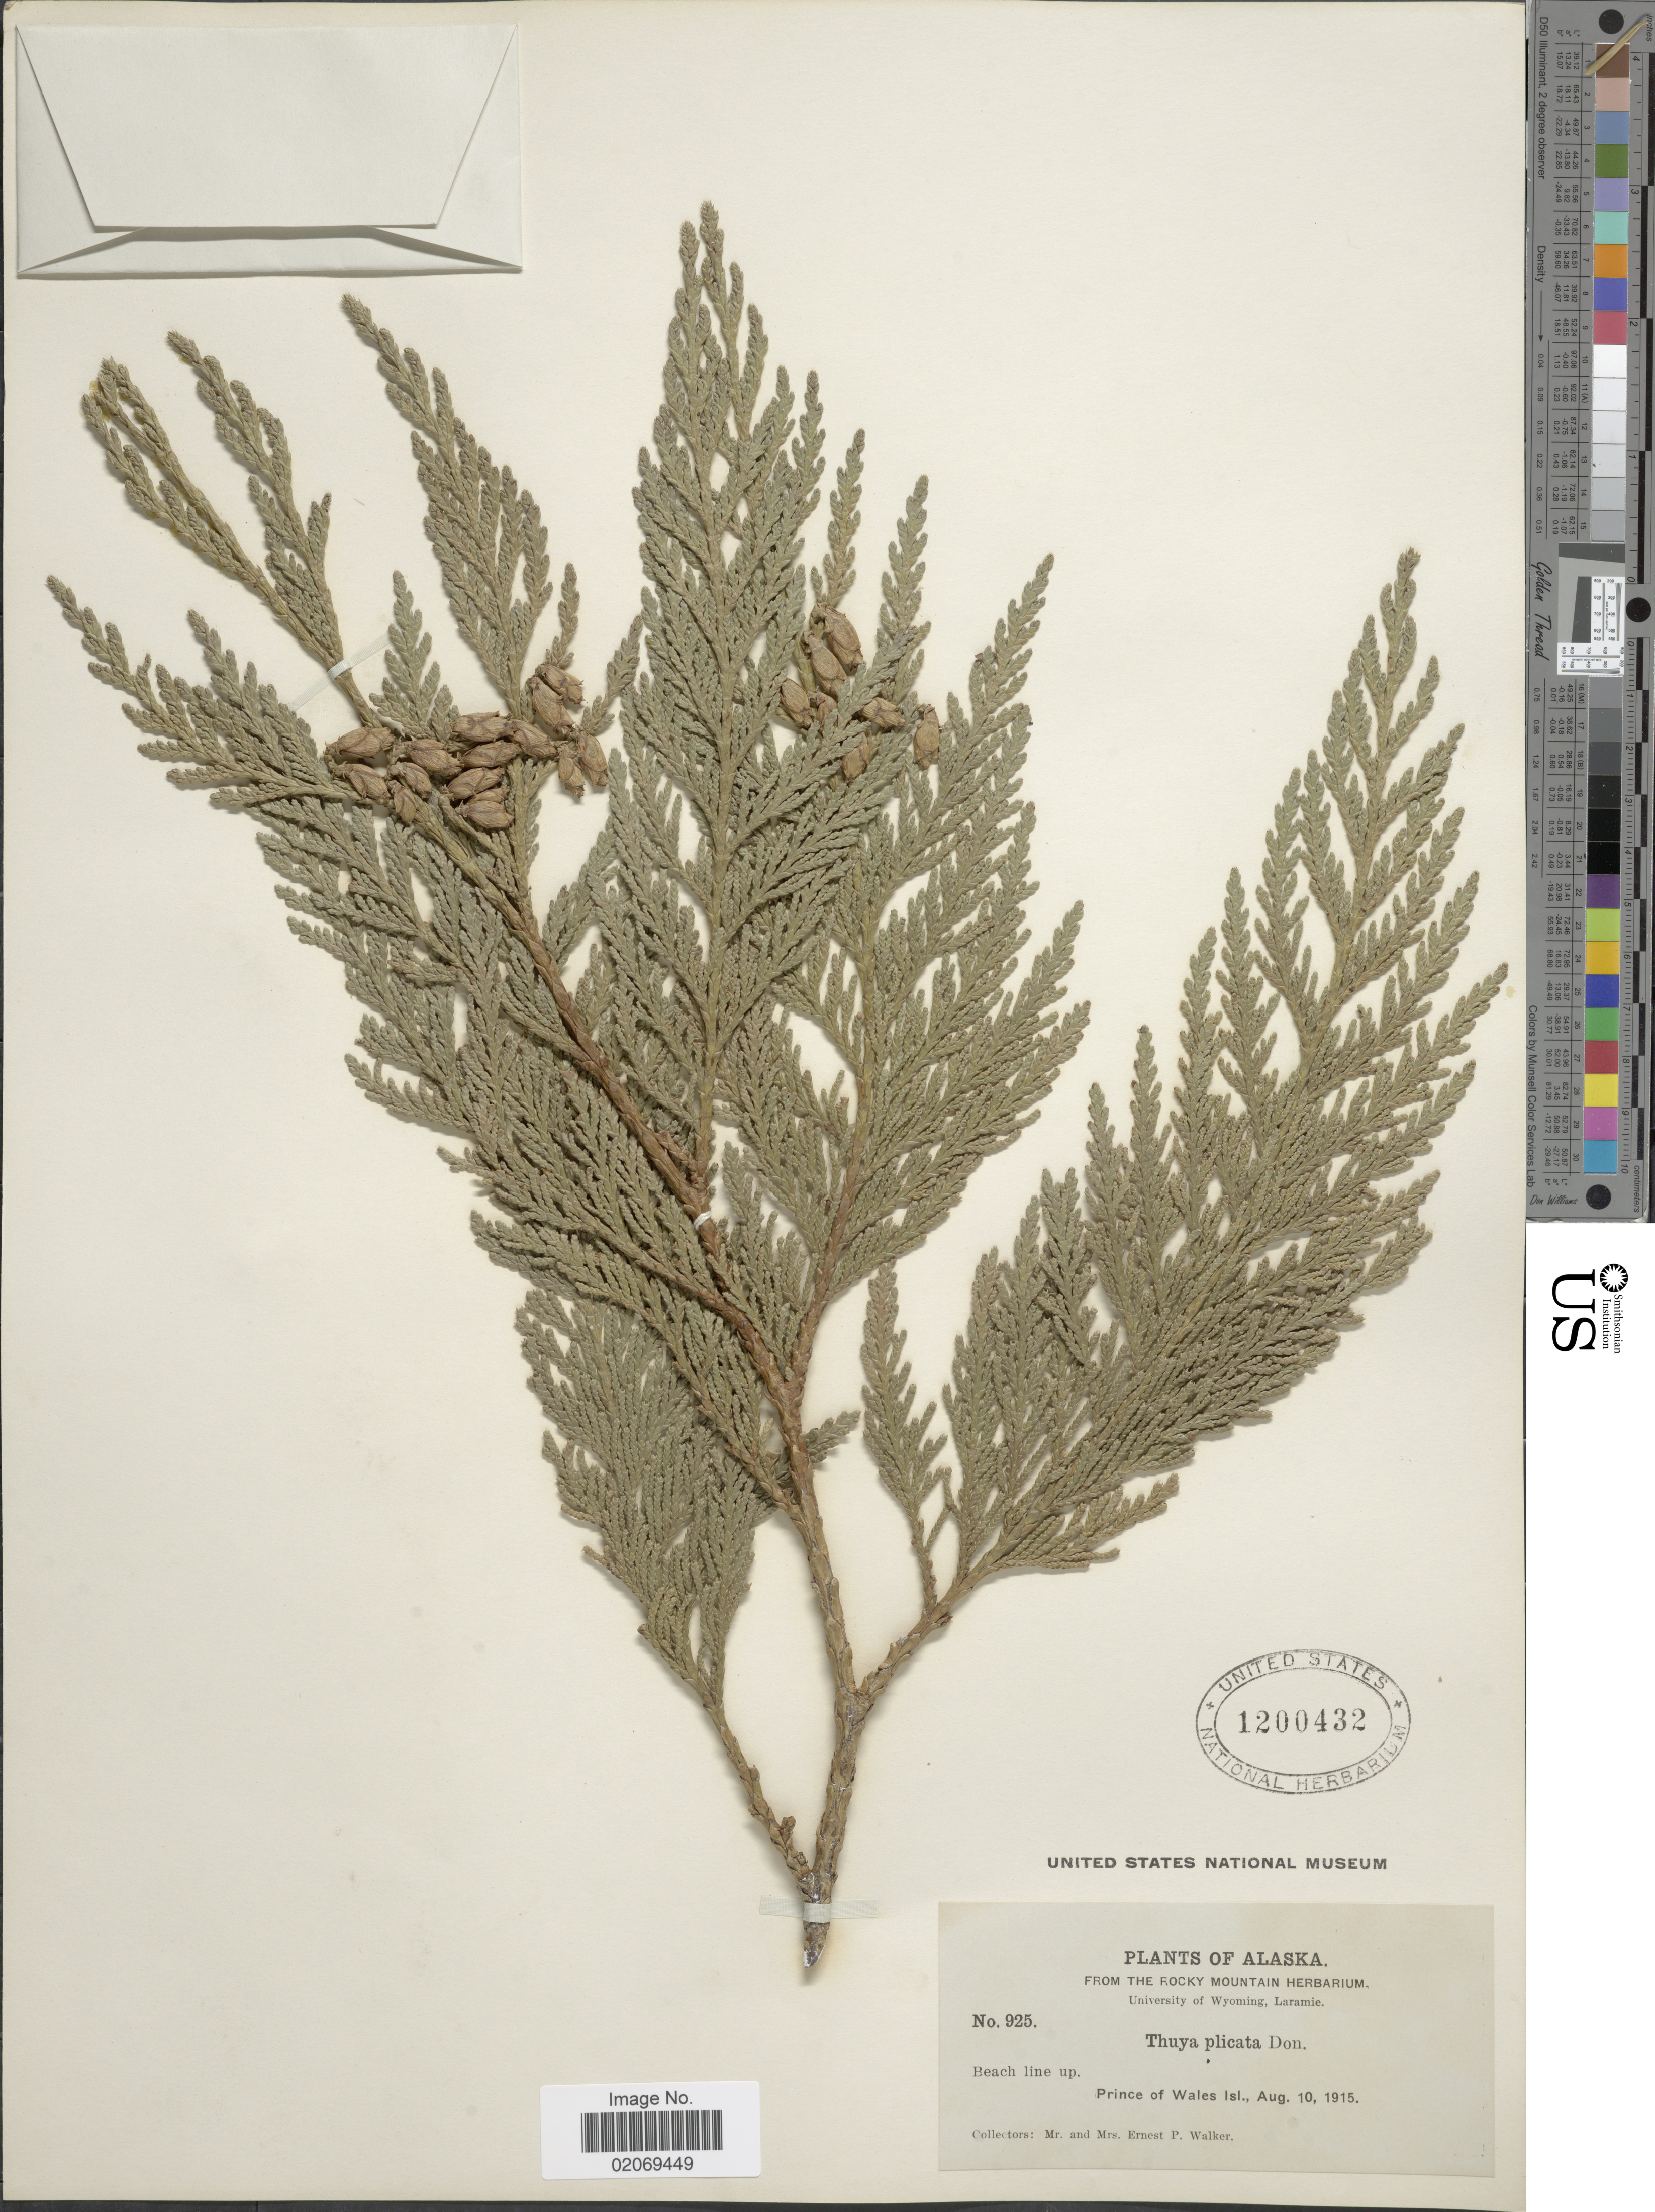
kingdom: Plantae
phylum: Tracheophyta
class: Pinopsida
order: Pinales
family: Cupressaceae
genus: Thuja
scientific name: Thuja plicata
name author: Donn & D. Don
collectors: E. P. Walker & E. Walker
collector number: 925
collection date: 1915-08-10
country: United States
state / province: Alaska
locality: Beach line up. Prince of Wales Isl.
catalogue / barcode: US 1200432